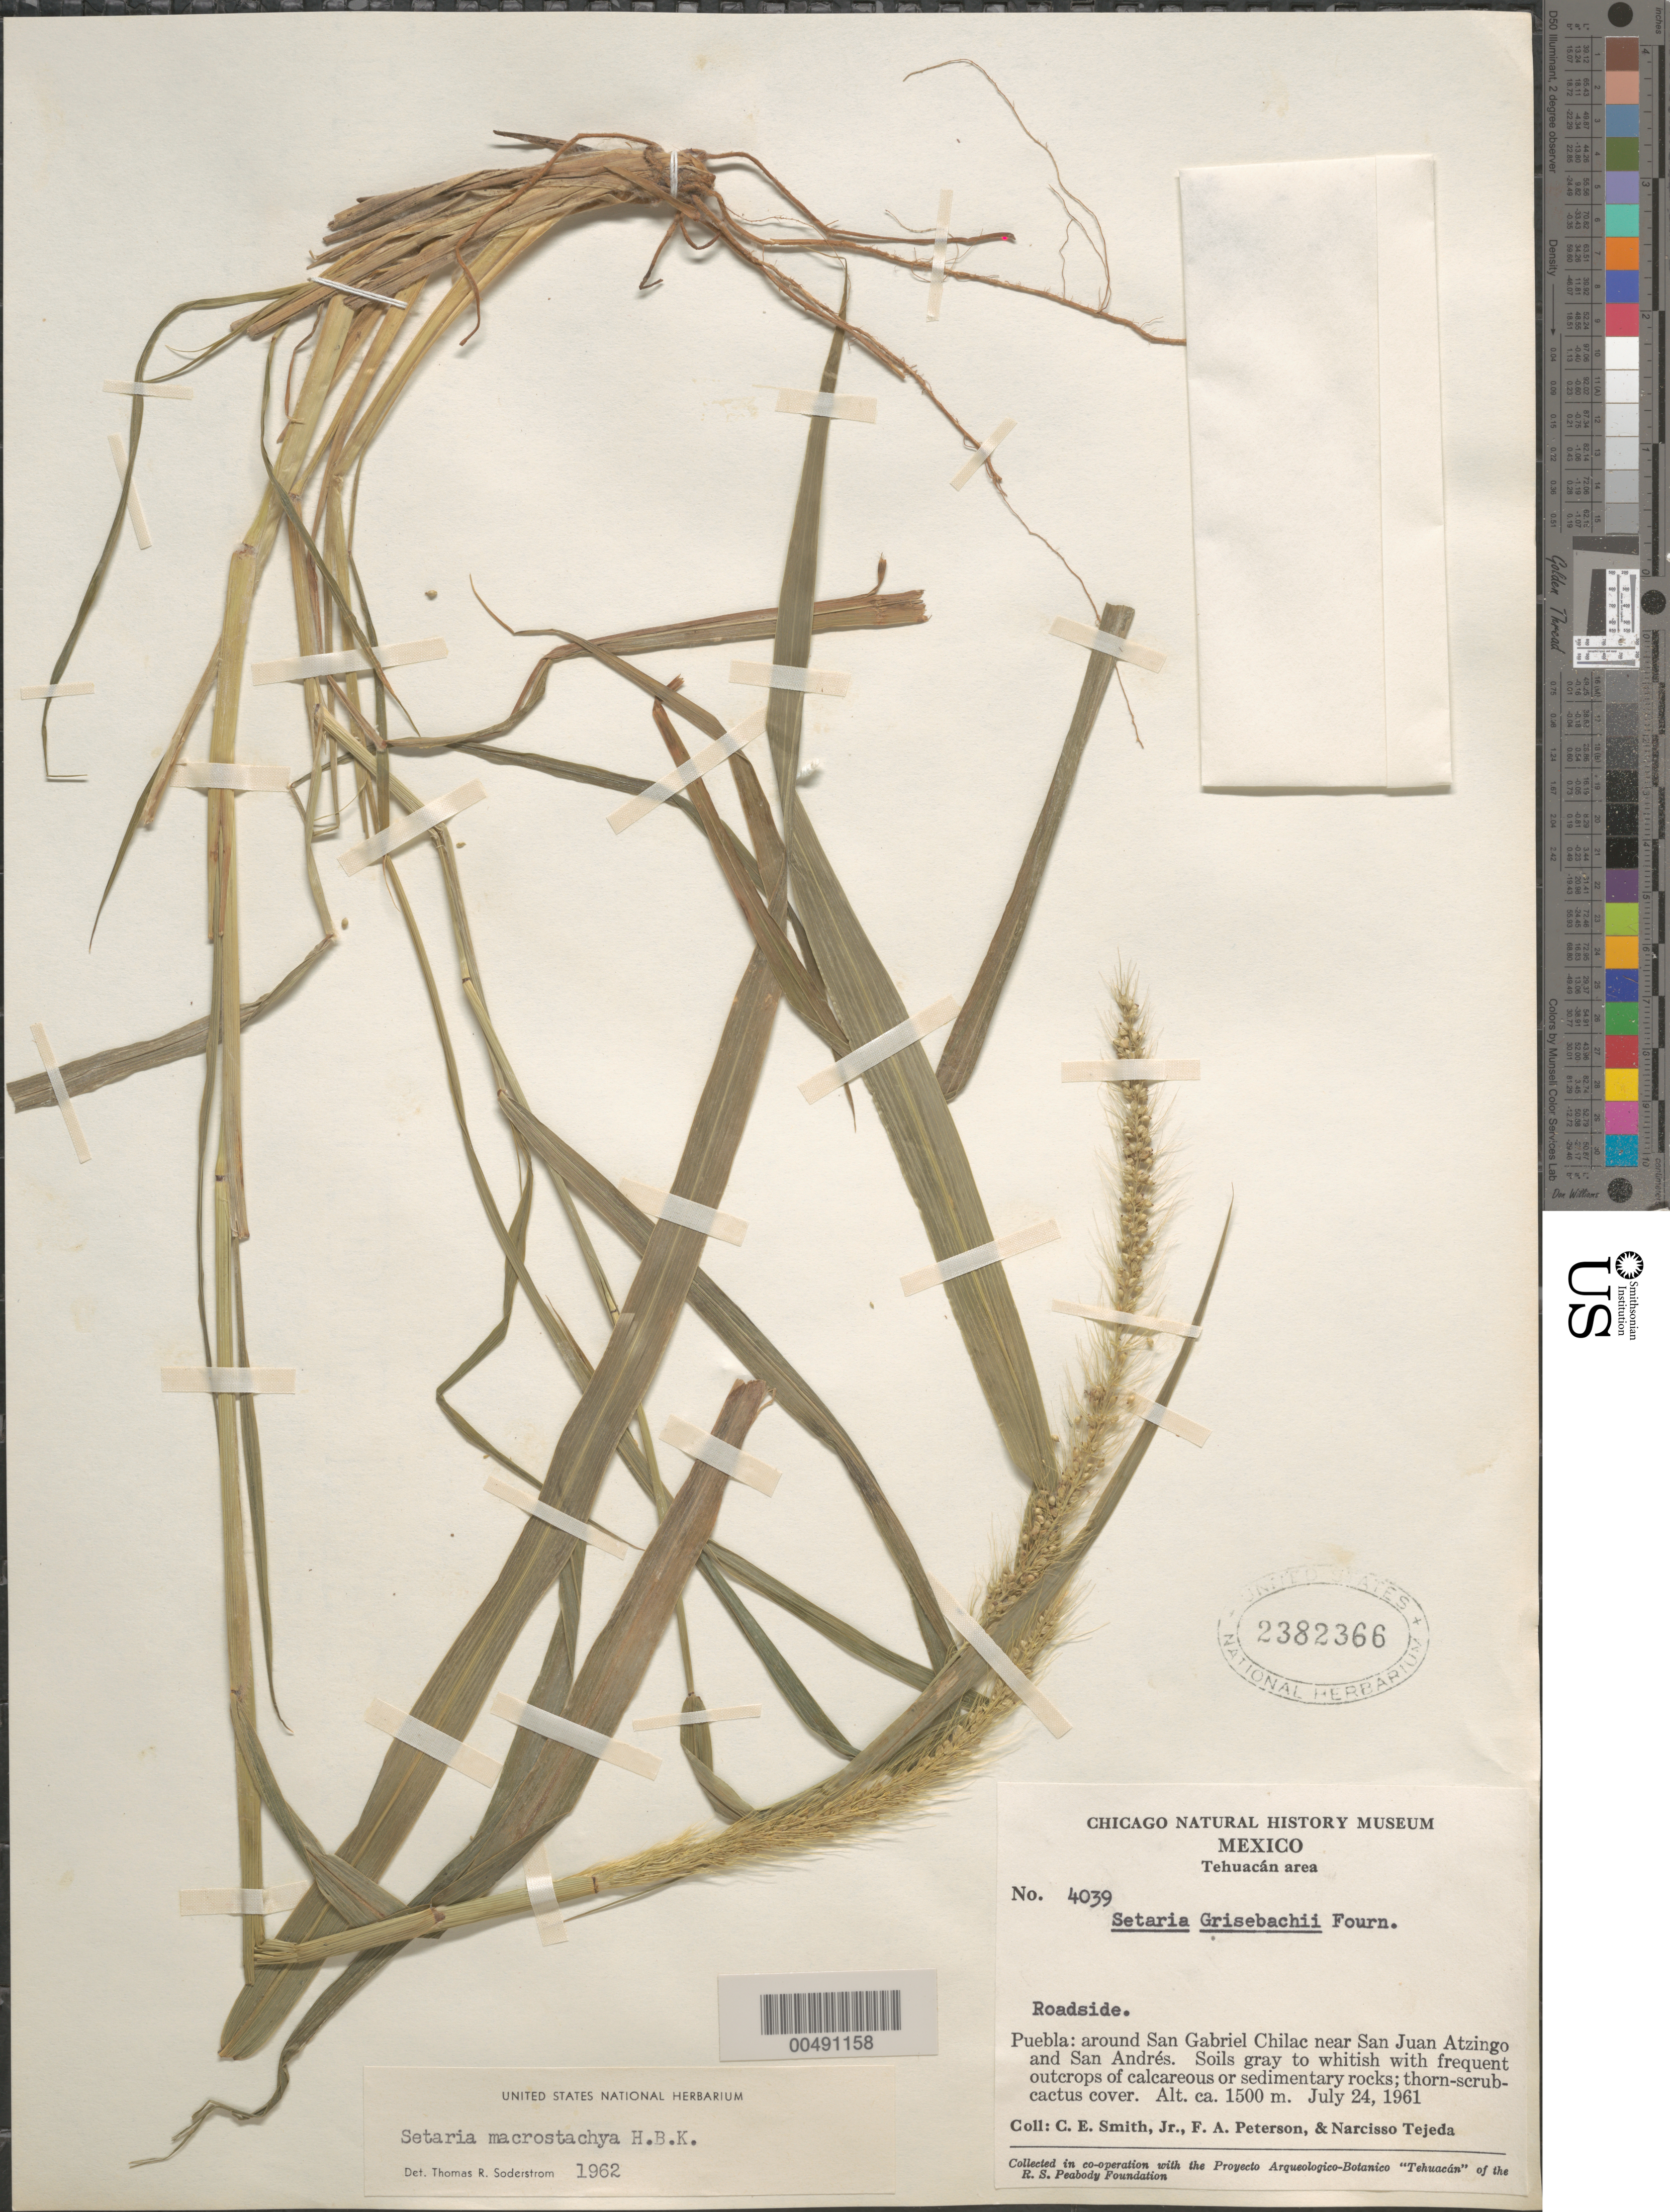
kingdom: Plantae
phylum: Tracheophyta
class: Liliopsida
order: Poales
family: Poaceae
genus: Setaria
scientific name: Setaria macrostachya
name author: Kunth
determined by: Soderstrom, T. R.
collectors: C. E. Smith Jr., F. A. Peterson & N. Tejeda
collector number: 4039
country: Mexico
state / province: Puebla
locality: Tehuacán area, around San Gabriel Chilac near San Juan Atzingo and San Andrés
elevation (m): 1500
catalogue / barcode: US 2382366